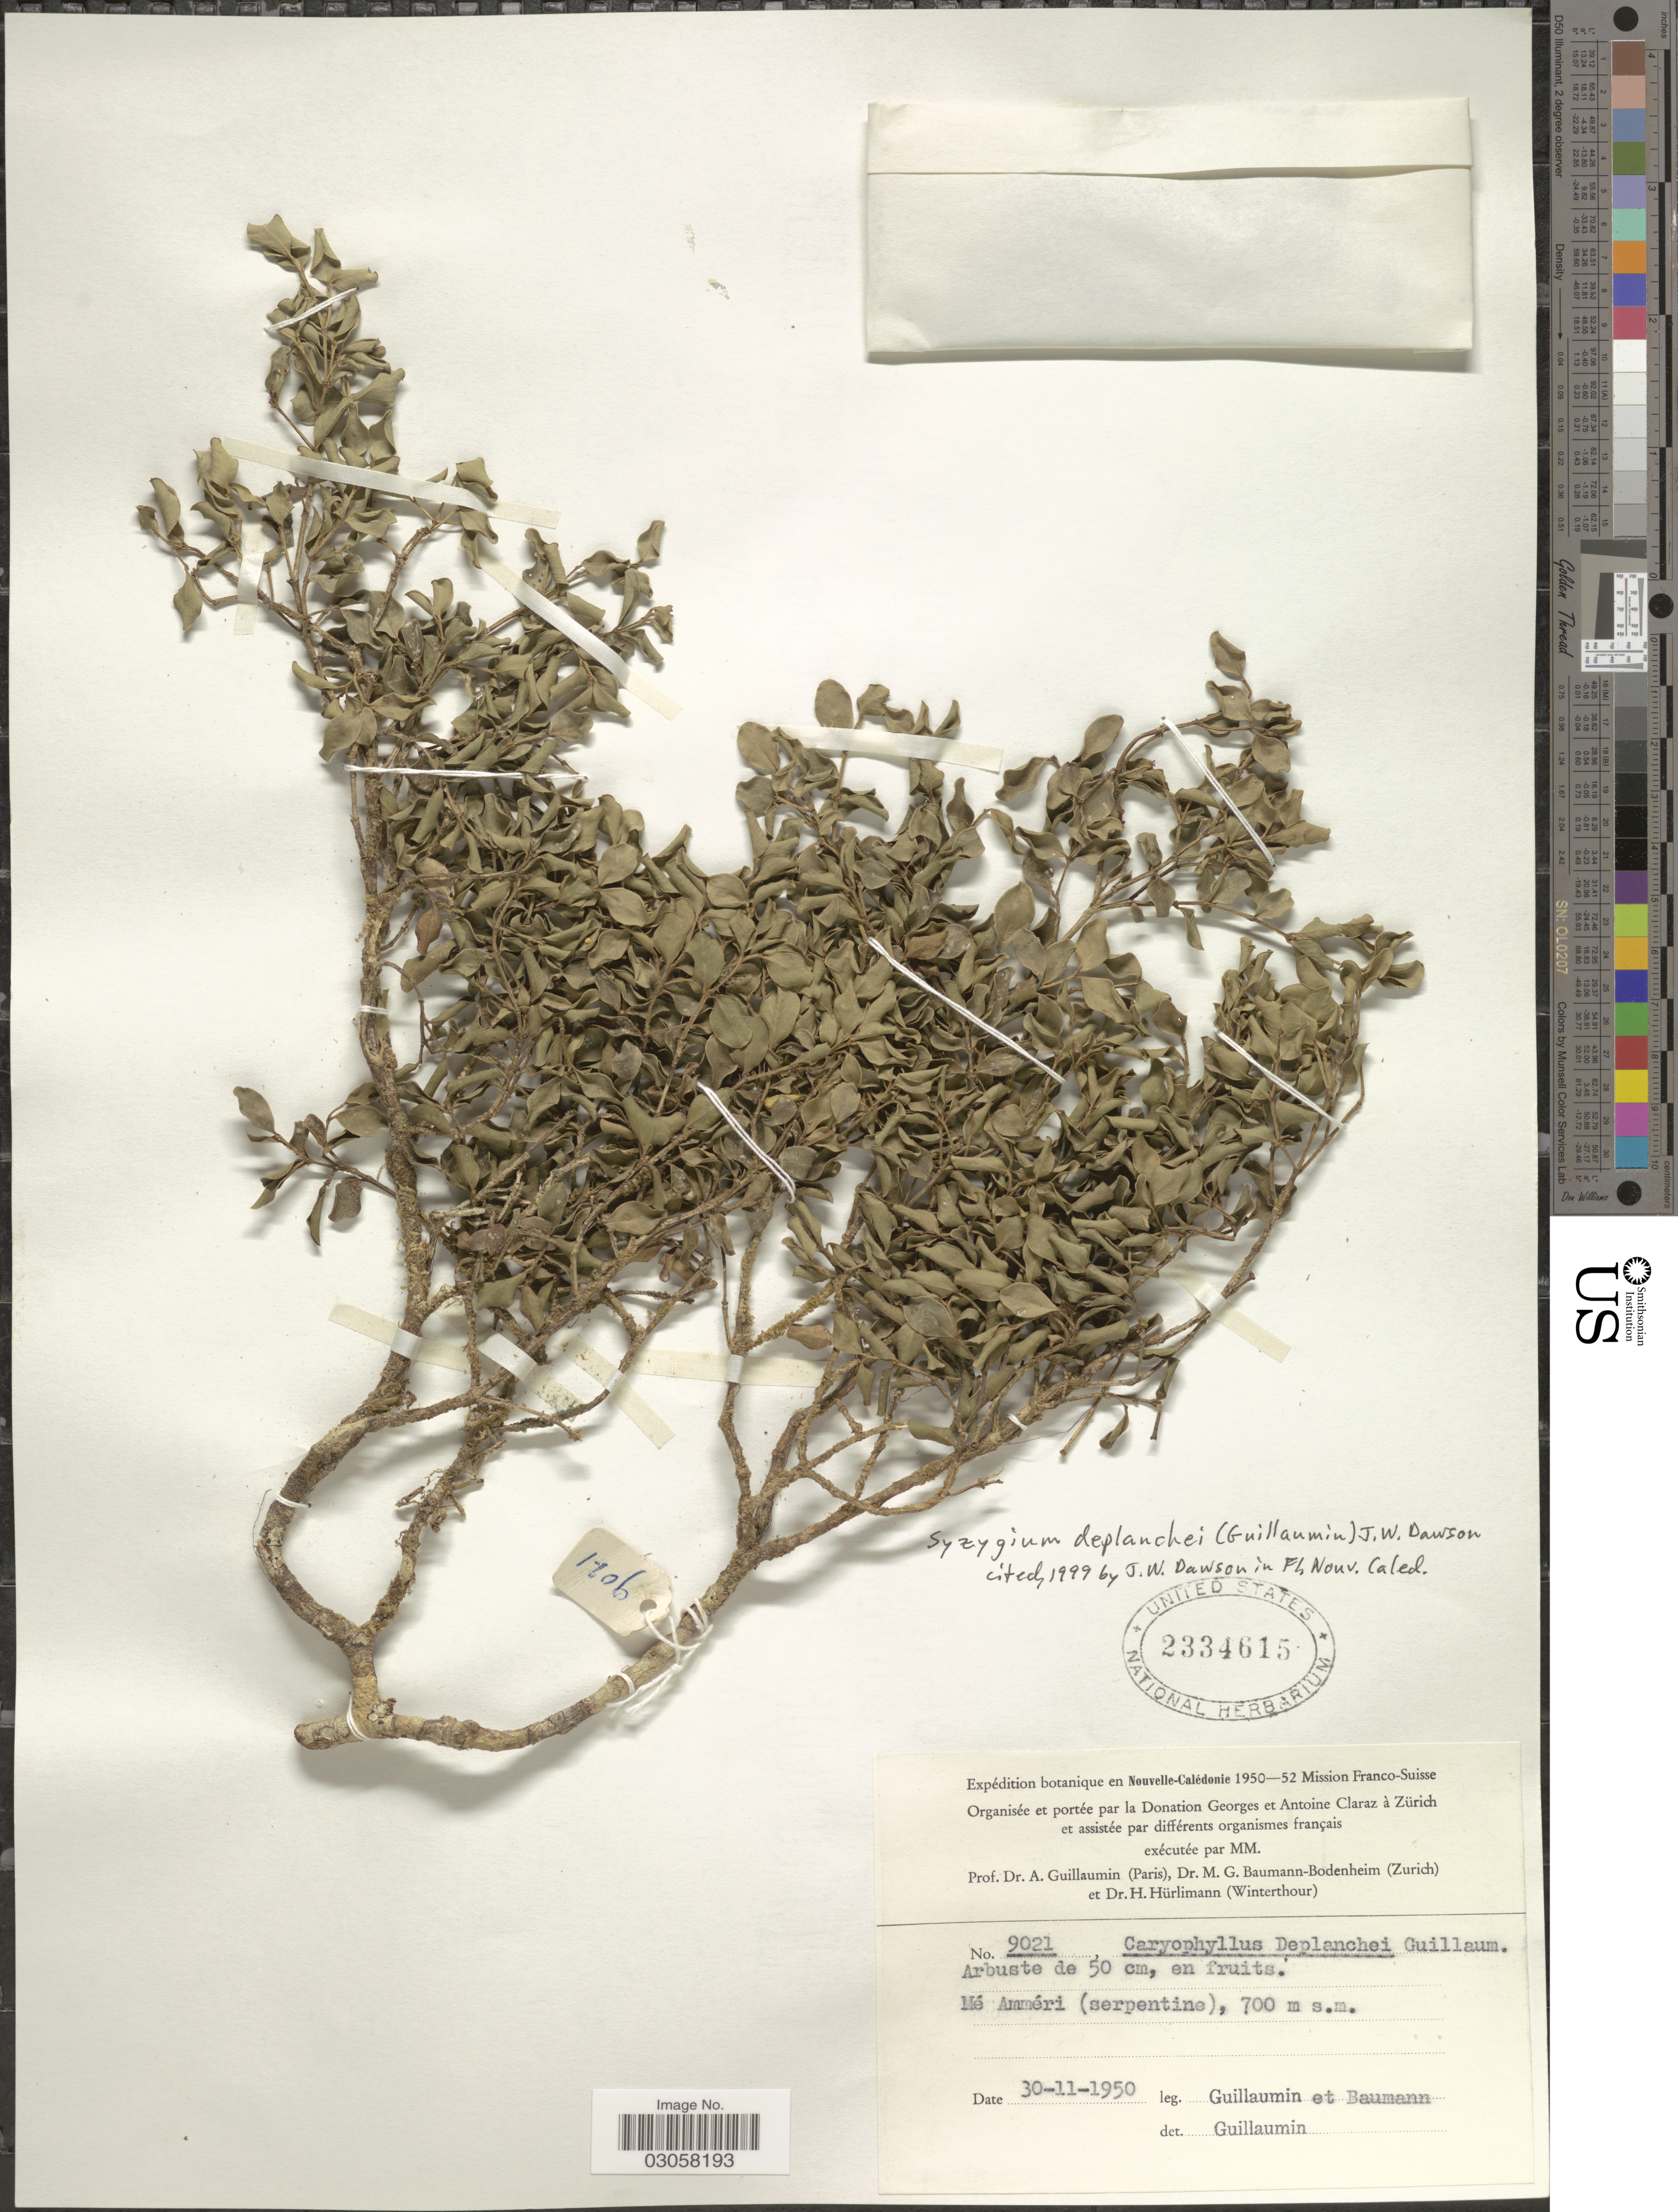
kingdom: Plantae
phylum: Tracheophyta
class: Magnoliopsida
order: Myrtales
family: Myrtaceae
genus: Syzygium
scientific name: Syzygium deplanchei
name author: (Guill.) J.W. Dawson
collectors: A. Guillaumin & M. G. Baumann-Bodenheim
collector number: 9021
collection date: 1950-11-30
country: New Caledonia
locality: Nouvelle-Calédonie. Mé Amméri (serpentine).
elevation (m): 700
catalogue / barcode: US 2334615